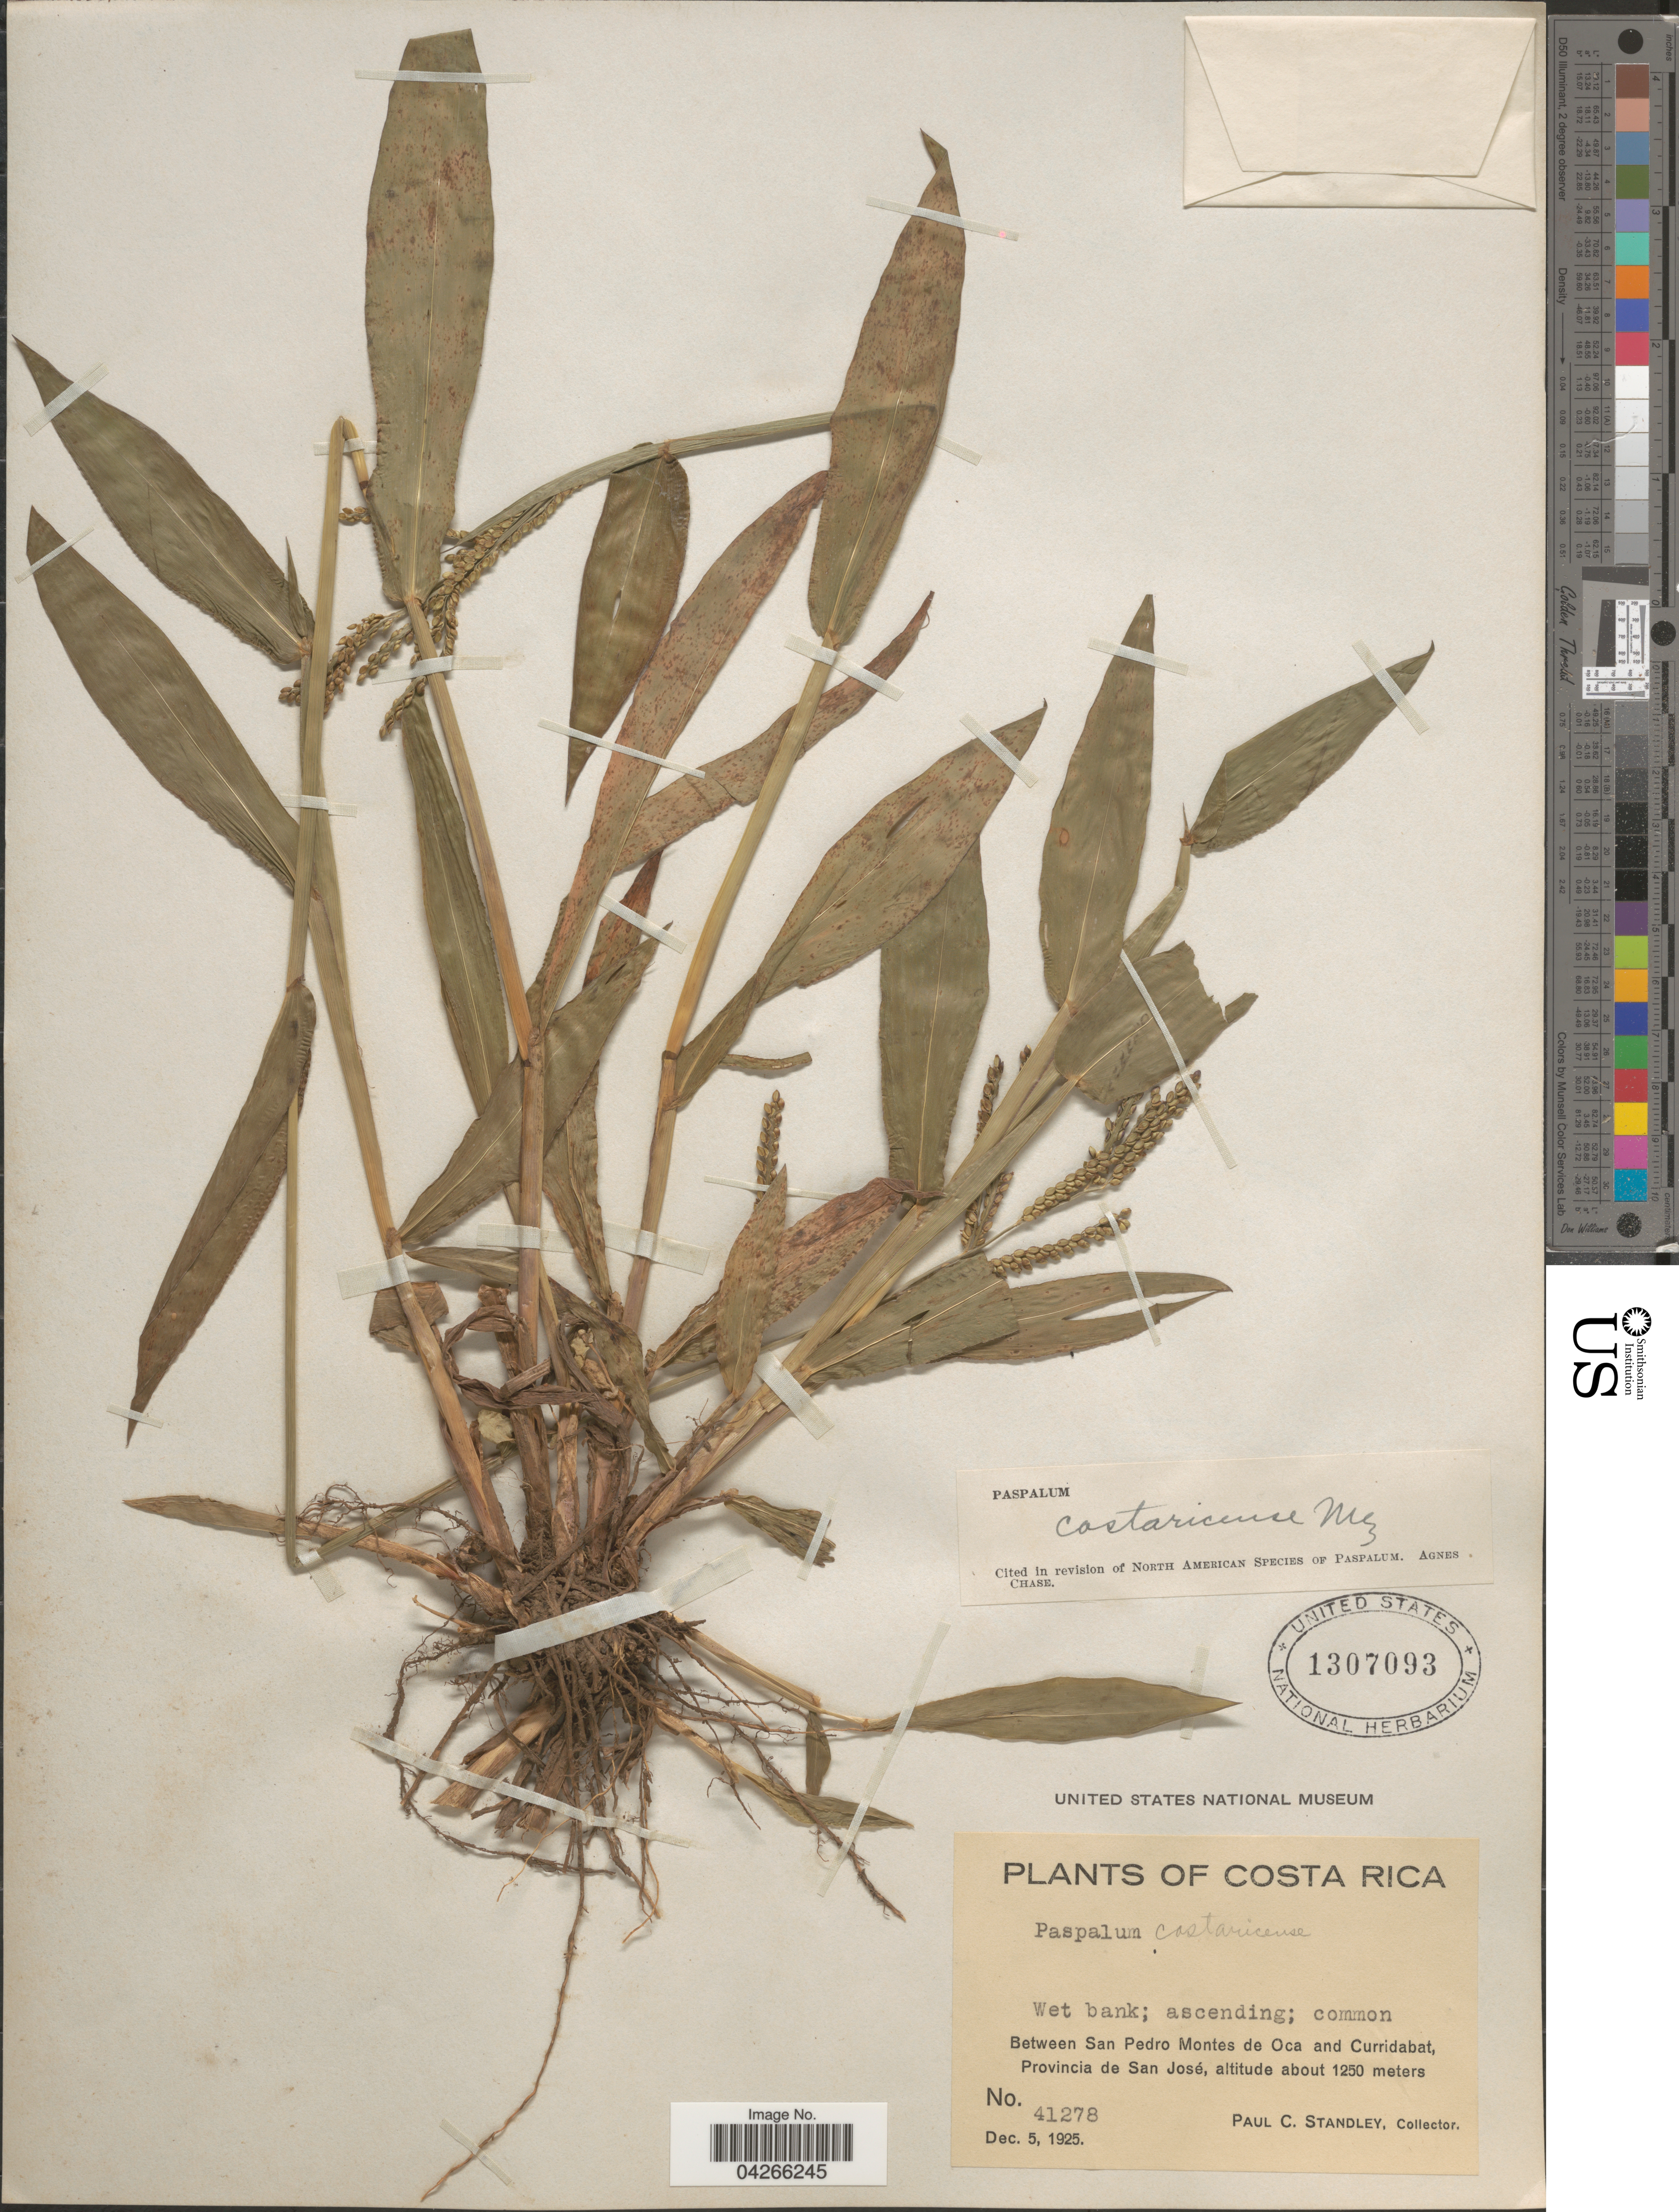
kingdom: Plantae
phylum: Tracheophyta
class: Liliopsida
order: Poales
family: Poaceae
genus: Paspalum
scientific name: Paspalum costaricense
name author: Mez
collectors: P. C. Standley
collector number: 41278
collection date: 1925-12-05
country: Costa Rica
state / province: San José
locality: Between San Pedro Montes de Oca and Curridabat.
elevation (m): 1250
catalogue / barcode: US 1307093